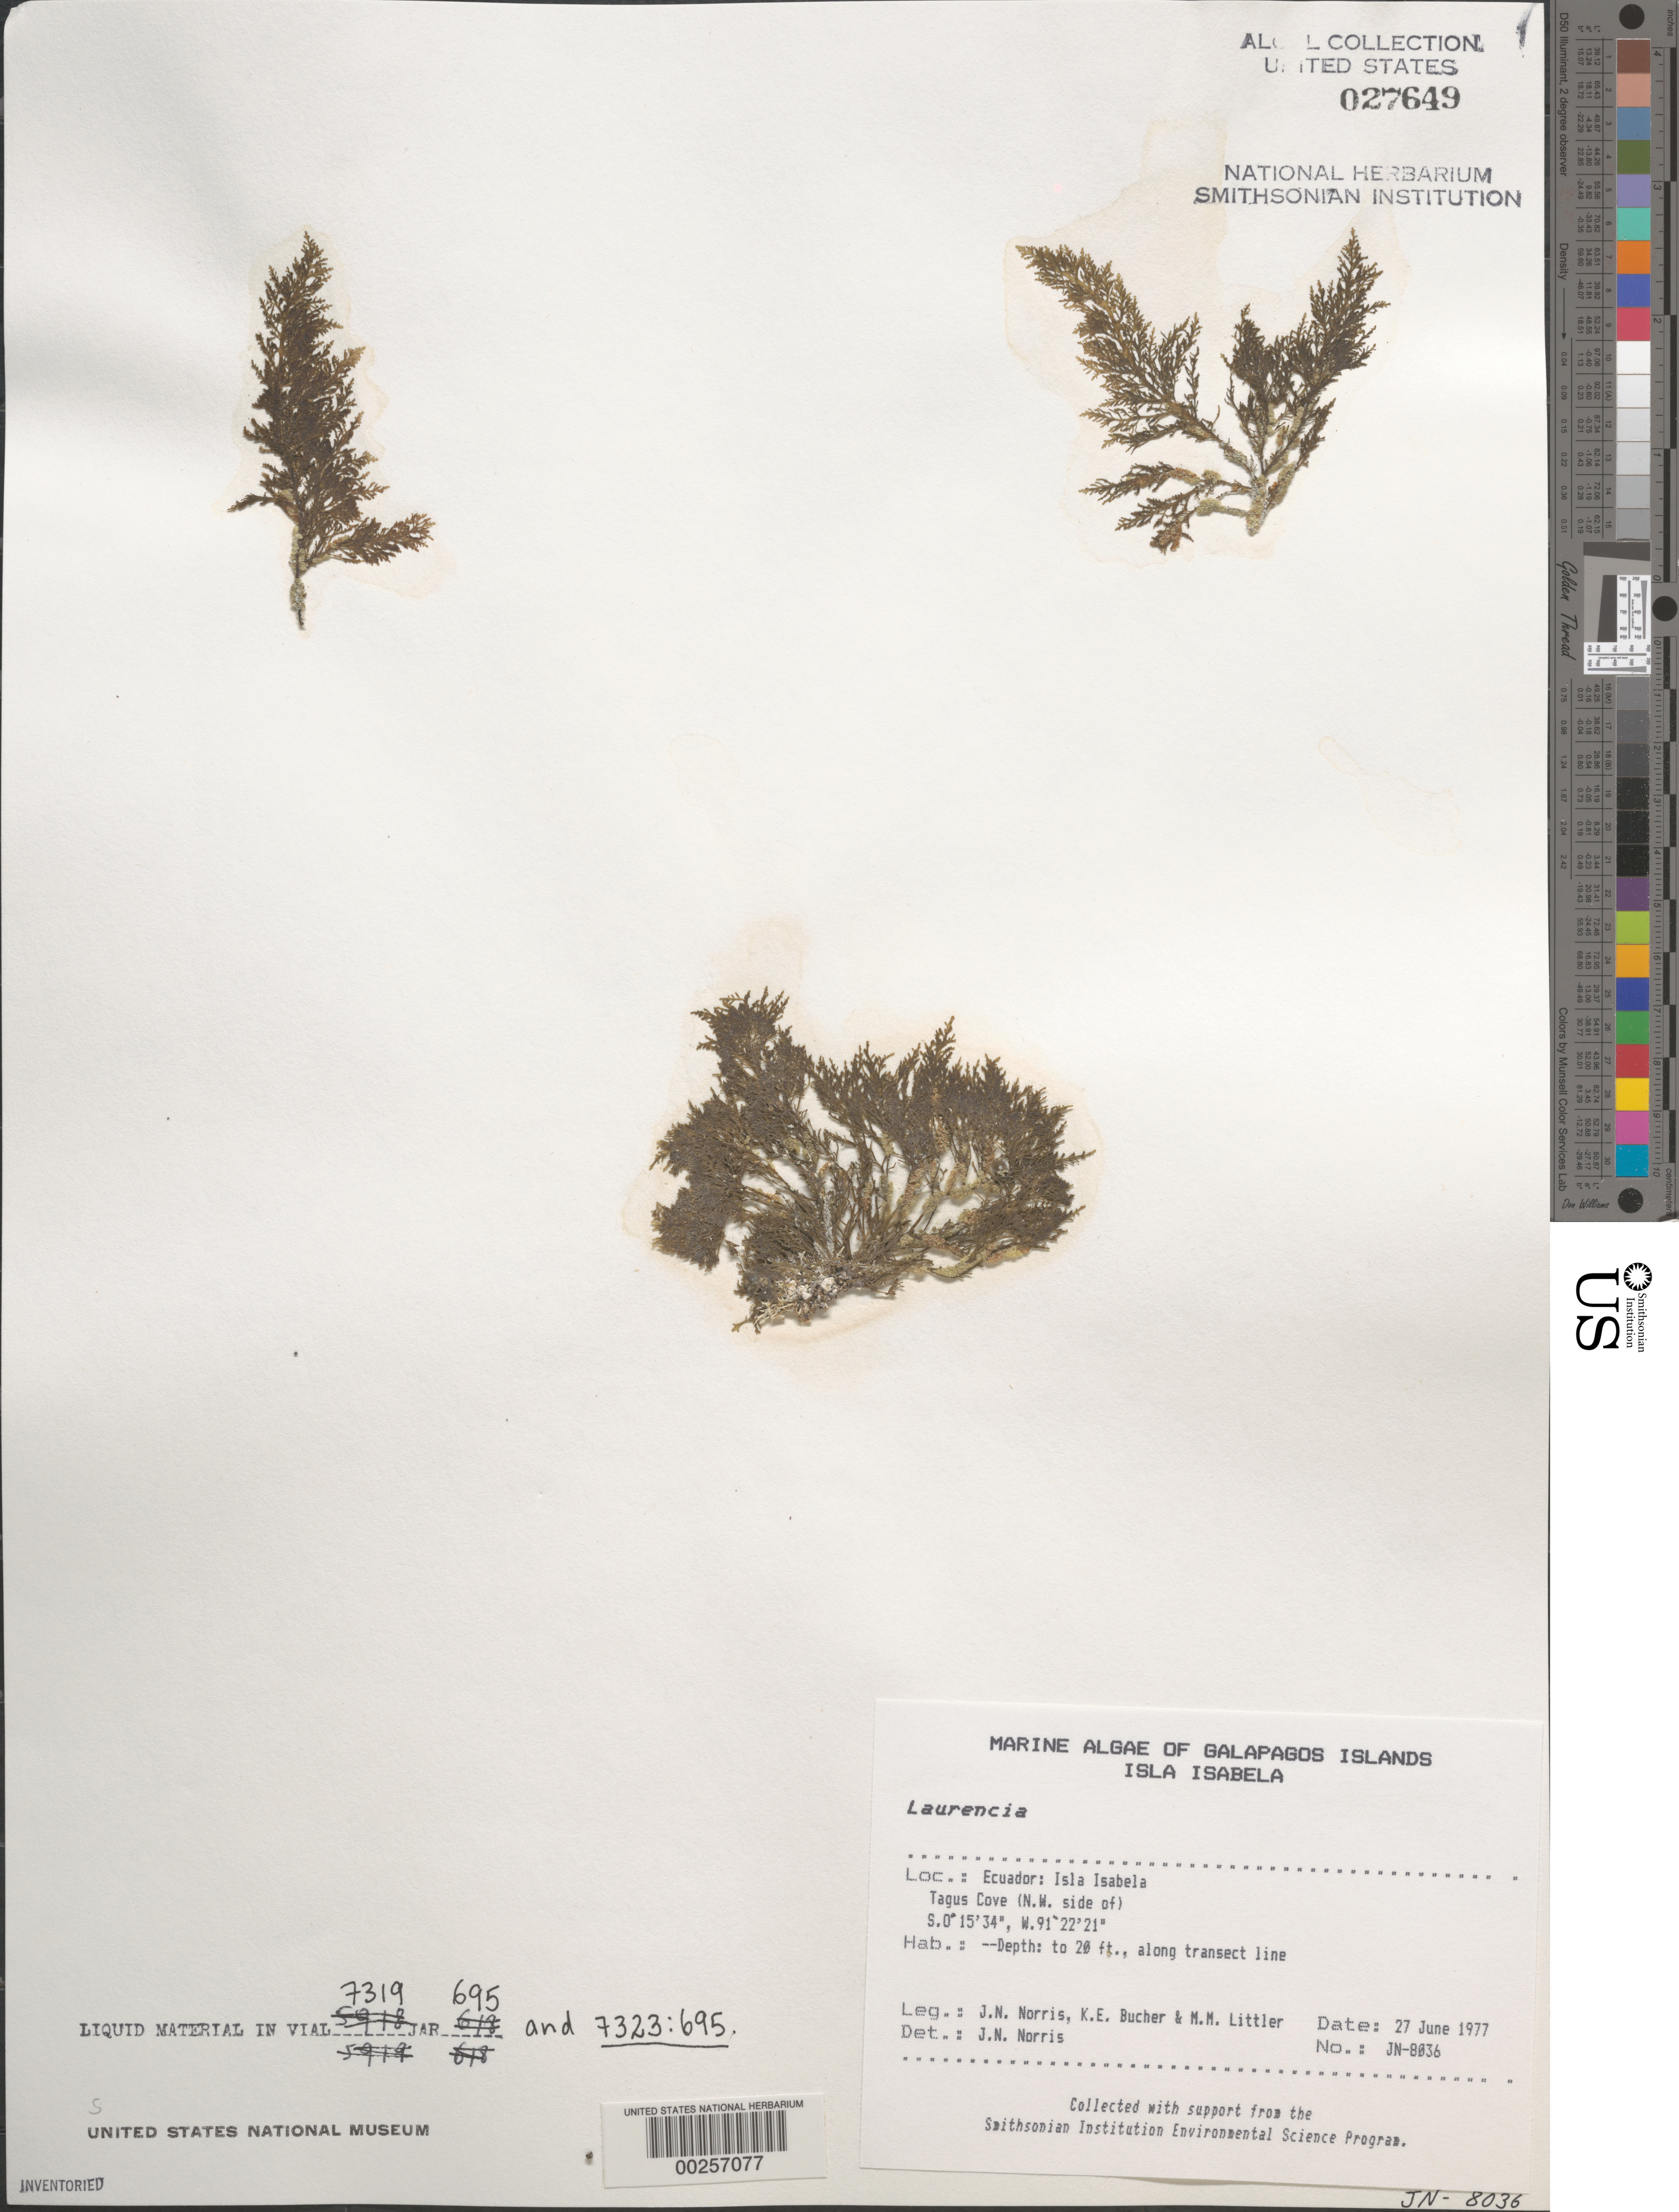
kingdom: Plantae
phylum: Rhodophyta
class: Florideophyceae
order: Ceramiales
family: Rhodomelaceae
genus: Laurencia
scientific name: Laurencia sp.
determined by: Norris, James N.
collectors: J. N. Norris, K. E. Bucher & M. M. Littler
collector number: JN-8036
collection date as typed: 27 Jun 1977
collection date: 1977-06-27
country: Ecuador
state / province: Colón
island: Isabela [Albemarle]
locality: Tagus Cove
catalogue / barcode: US 27649